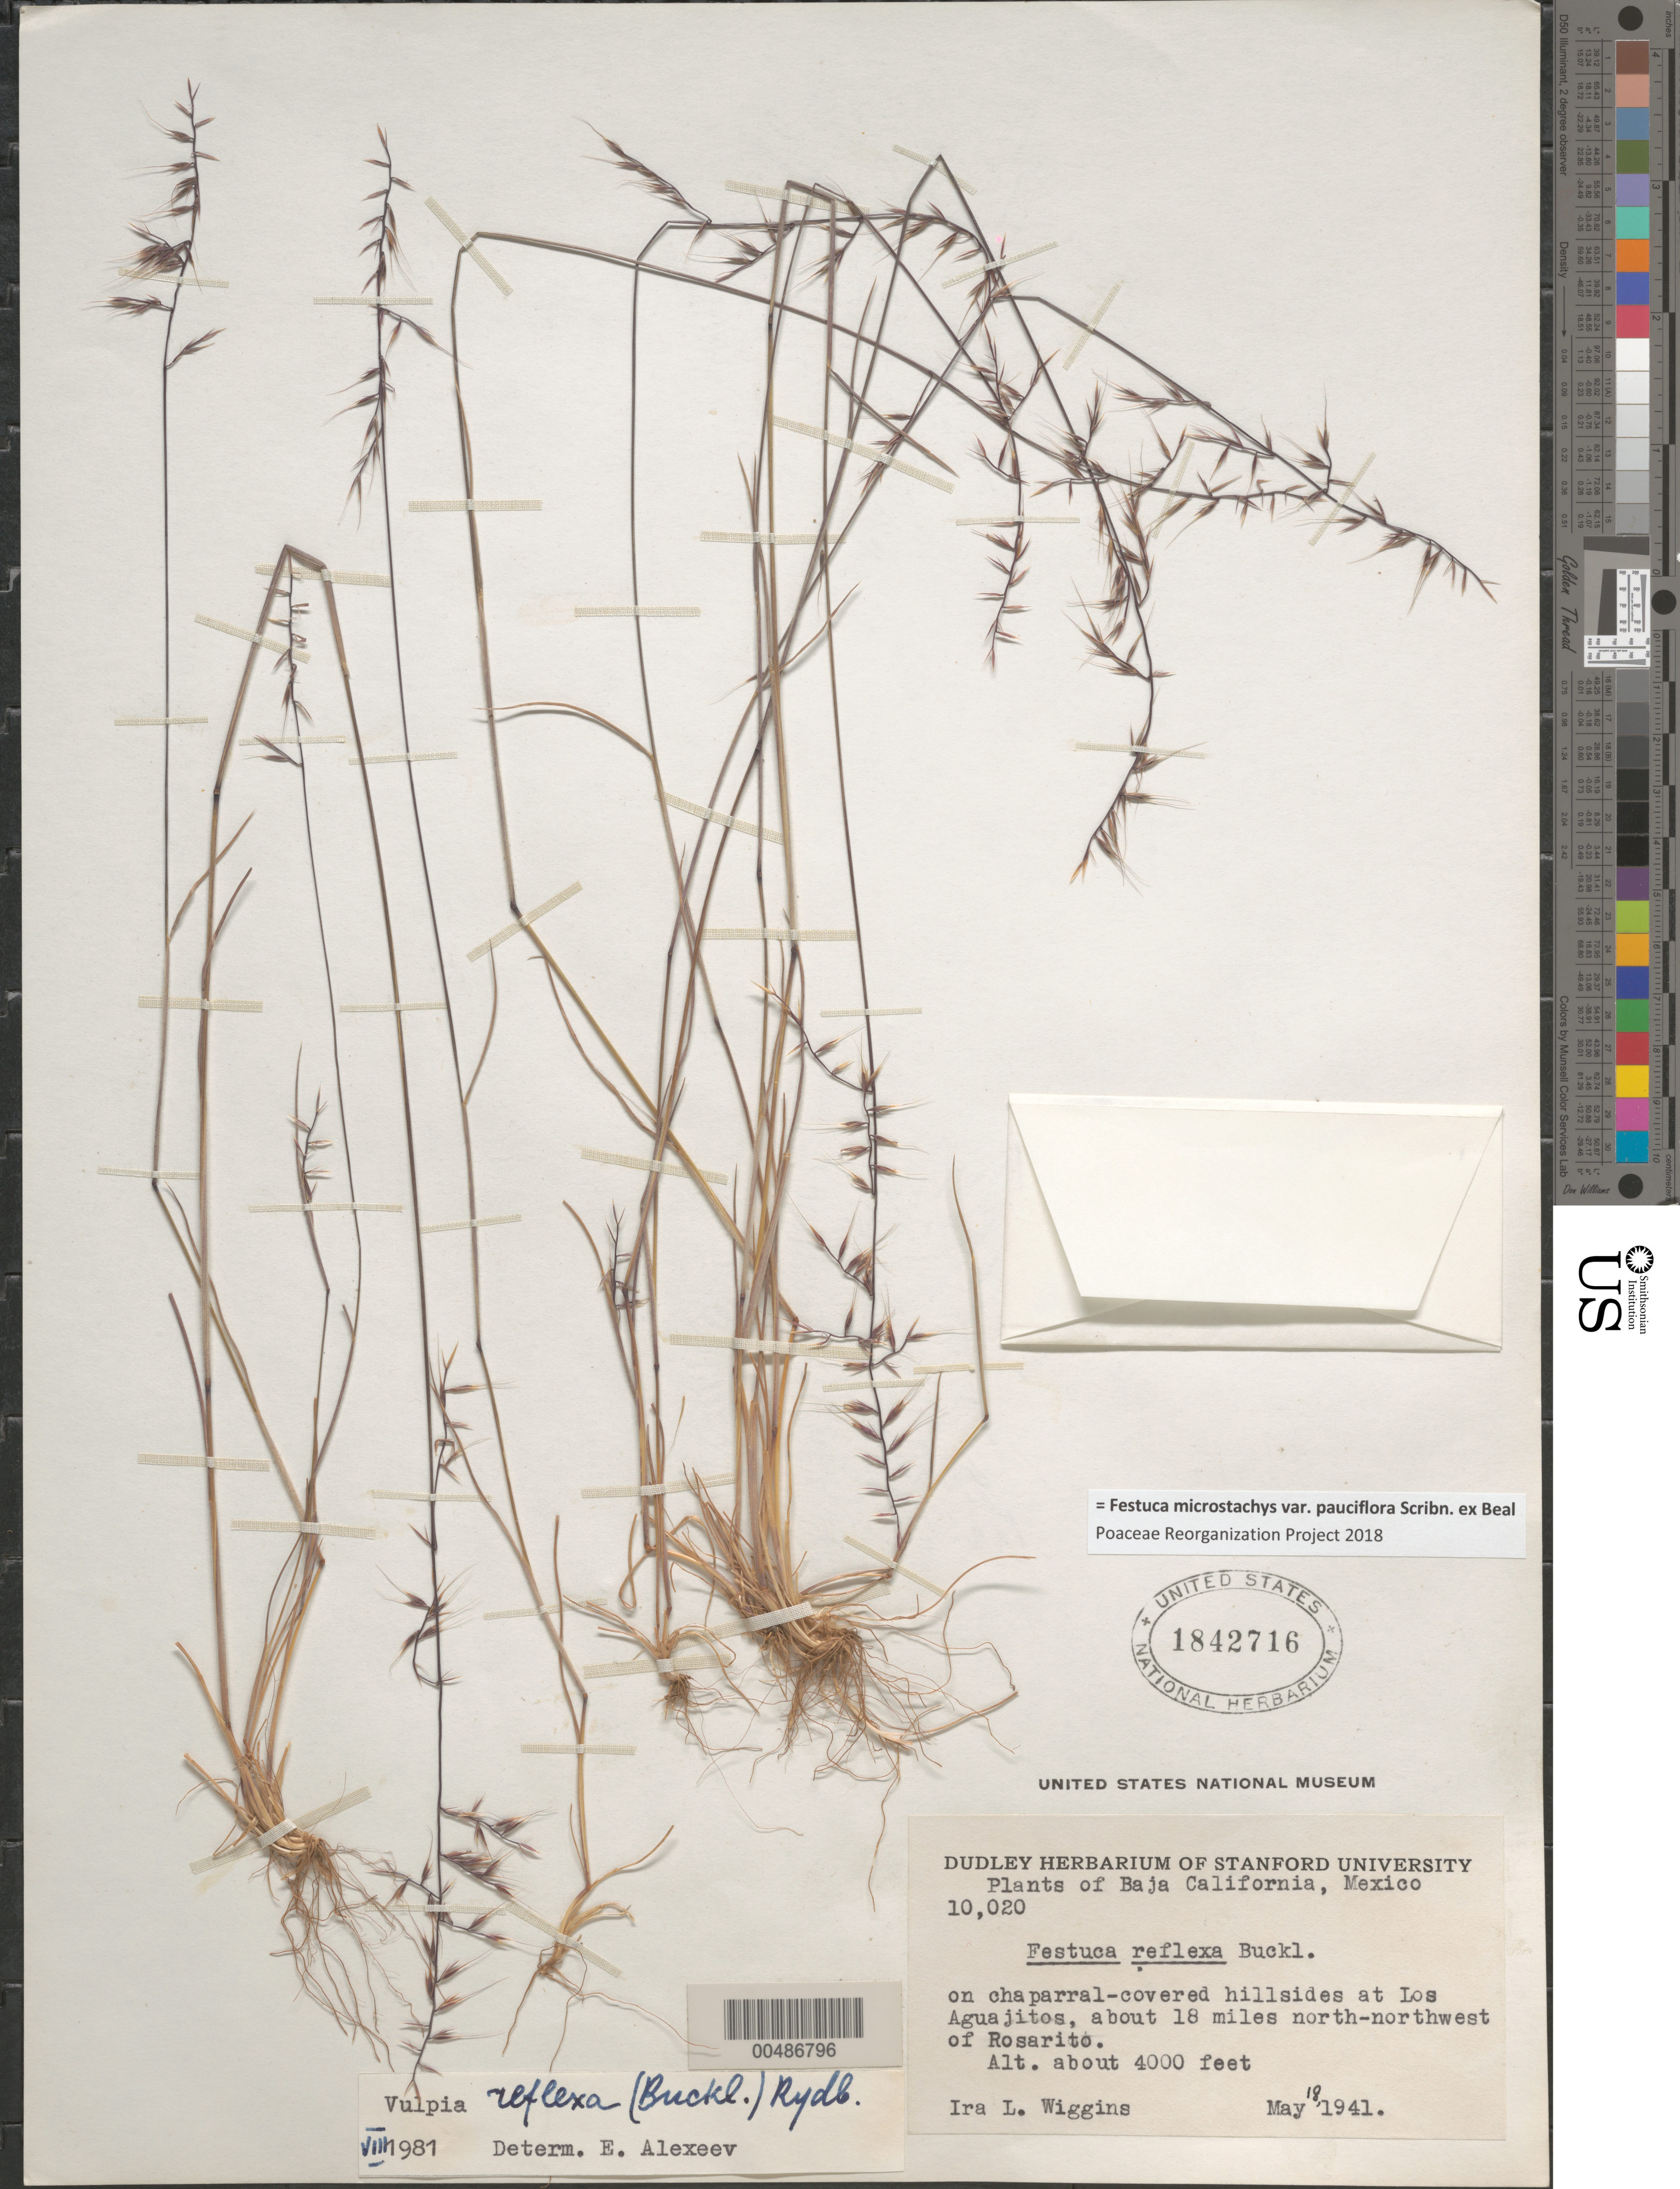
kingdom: Plantae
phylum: Tracheophyta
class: Liliopsida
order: Poales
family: Poaceae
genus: Festuca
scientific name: Festuca microstachys var. pauciflora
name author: Scribn. ex W.J. Beal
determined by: Poaceae Reorganization Project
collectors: I. L. Wiggins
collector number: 10020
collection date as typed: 18 May 1941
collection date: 1941-05-18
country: Mexico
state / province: Baja California Norte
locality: At Los Aguajitos, about 18 mi N-NW of Rosarito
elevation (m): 1219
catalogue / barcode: US 1842716